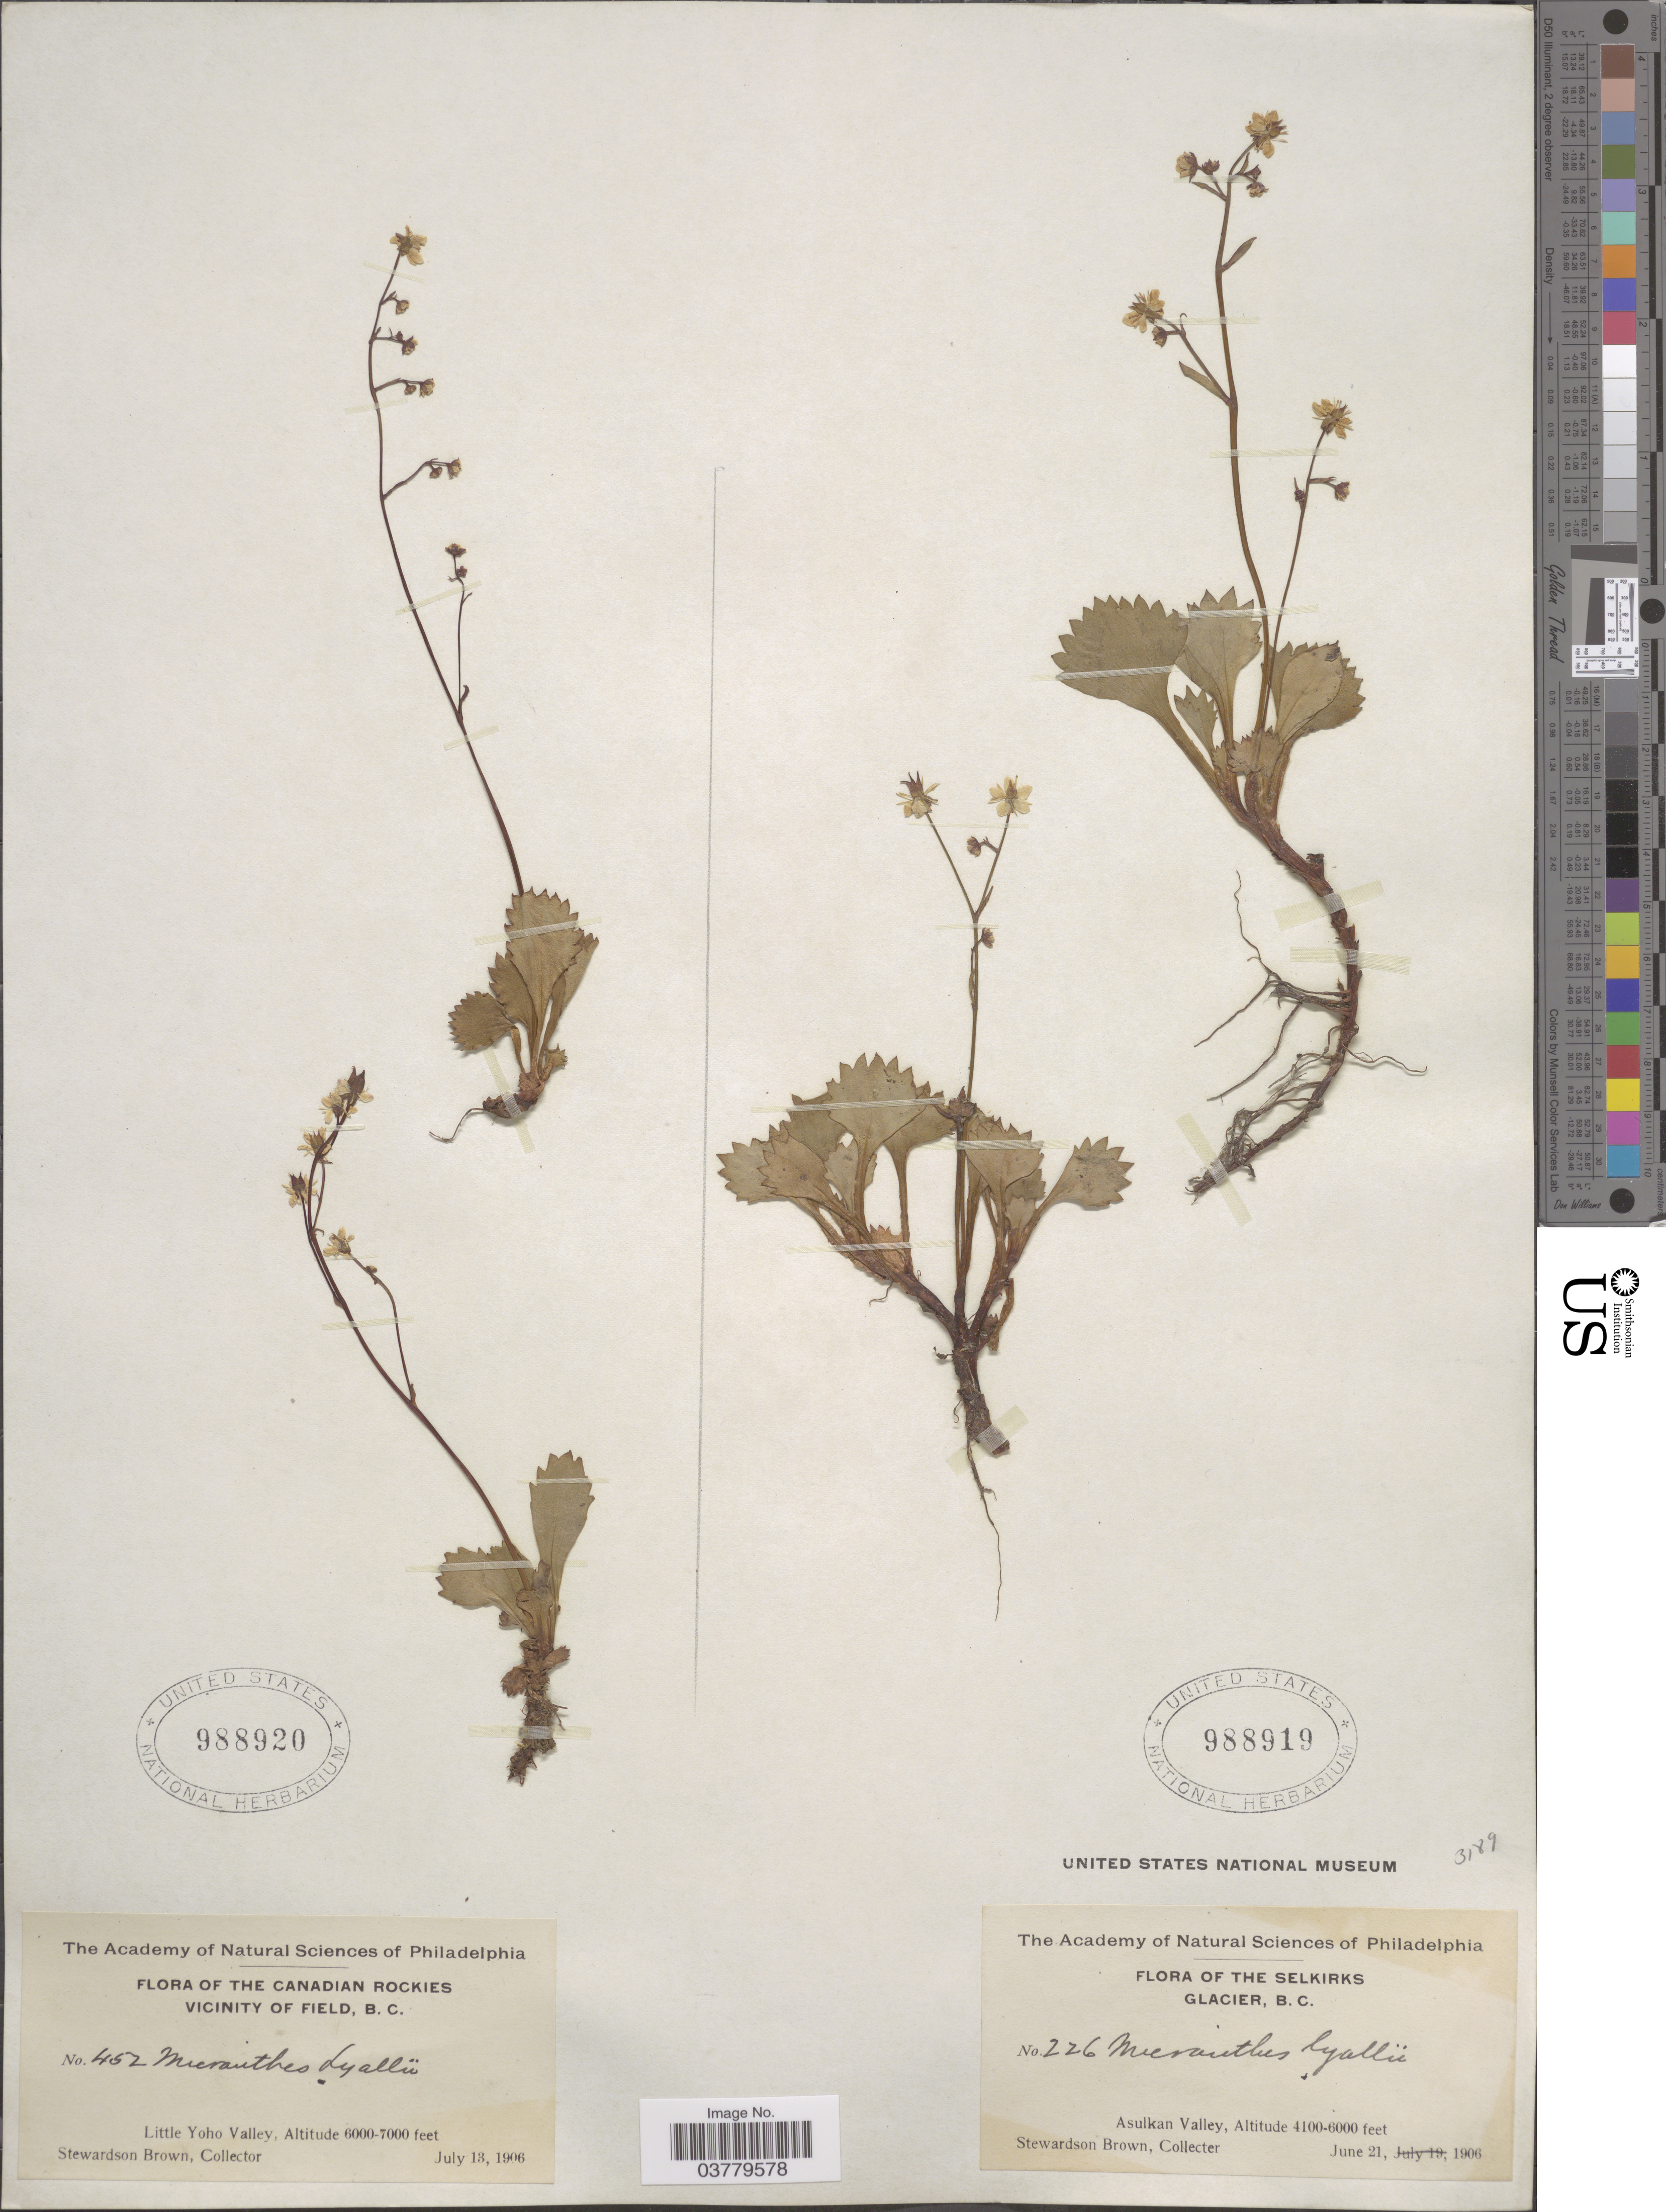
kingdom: Plantae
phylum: Tracheophyta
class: Magnoliopsida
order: Saxifragales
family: Saxifragaceae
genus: Micranthes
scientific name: Micranthes lyalii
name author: (Engl.) Small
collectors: S. Brown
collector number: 226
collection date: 1906-06-21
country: Canada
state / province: British Columbia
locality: The Selkirks Glacier. Asulkan Valley.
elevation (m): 1250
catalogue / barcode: US 988919-2